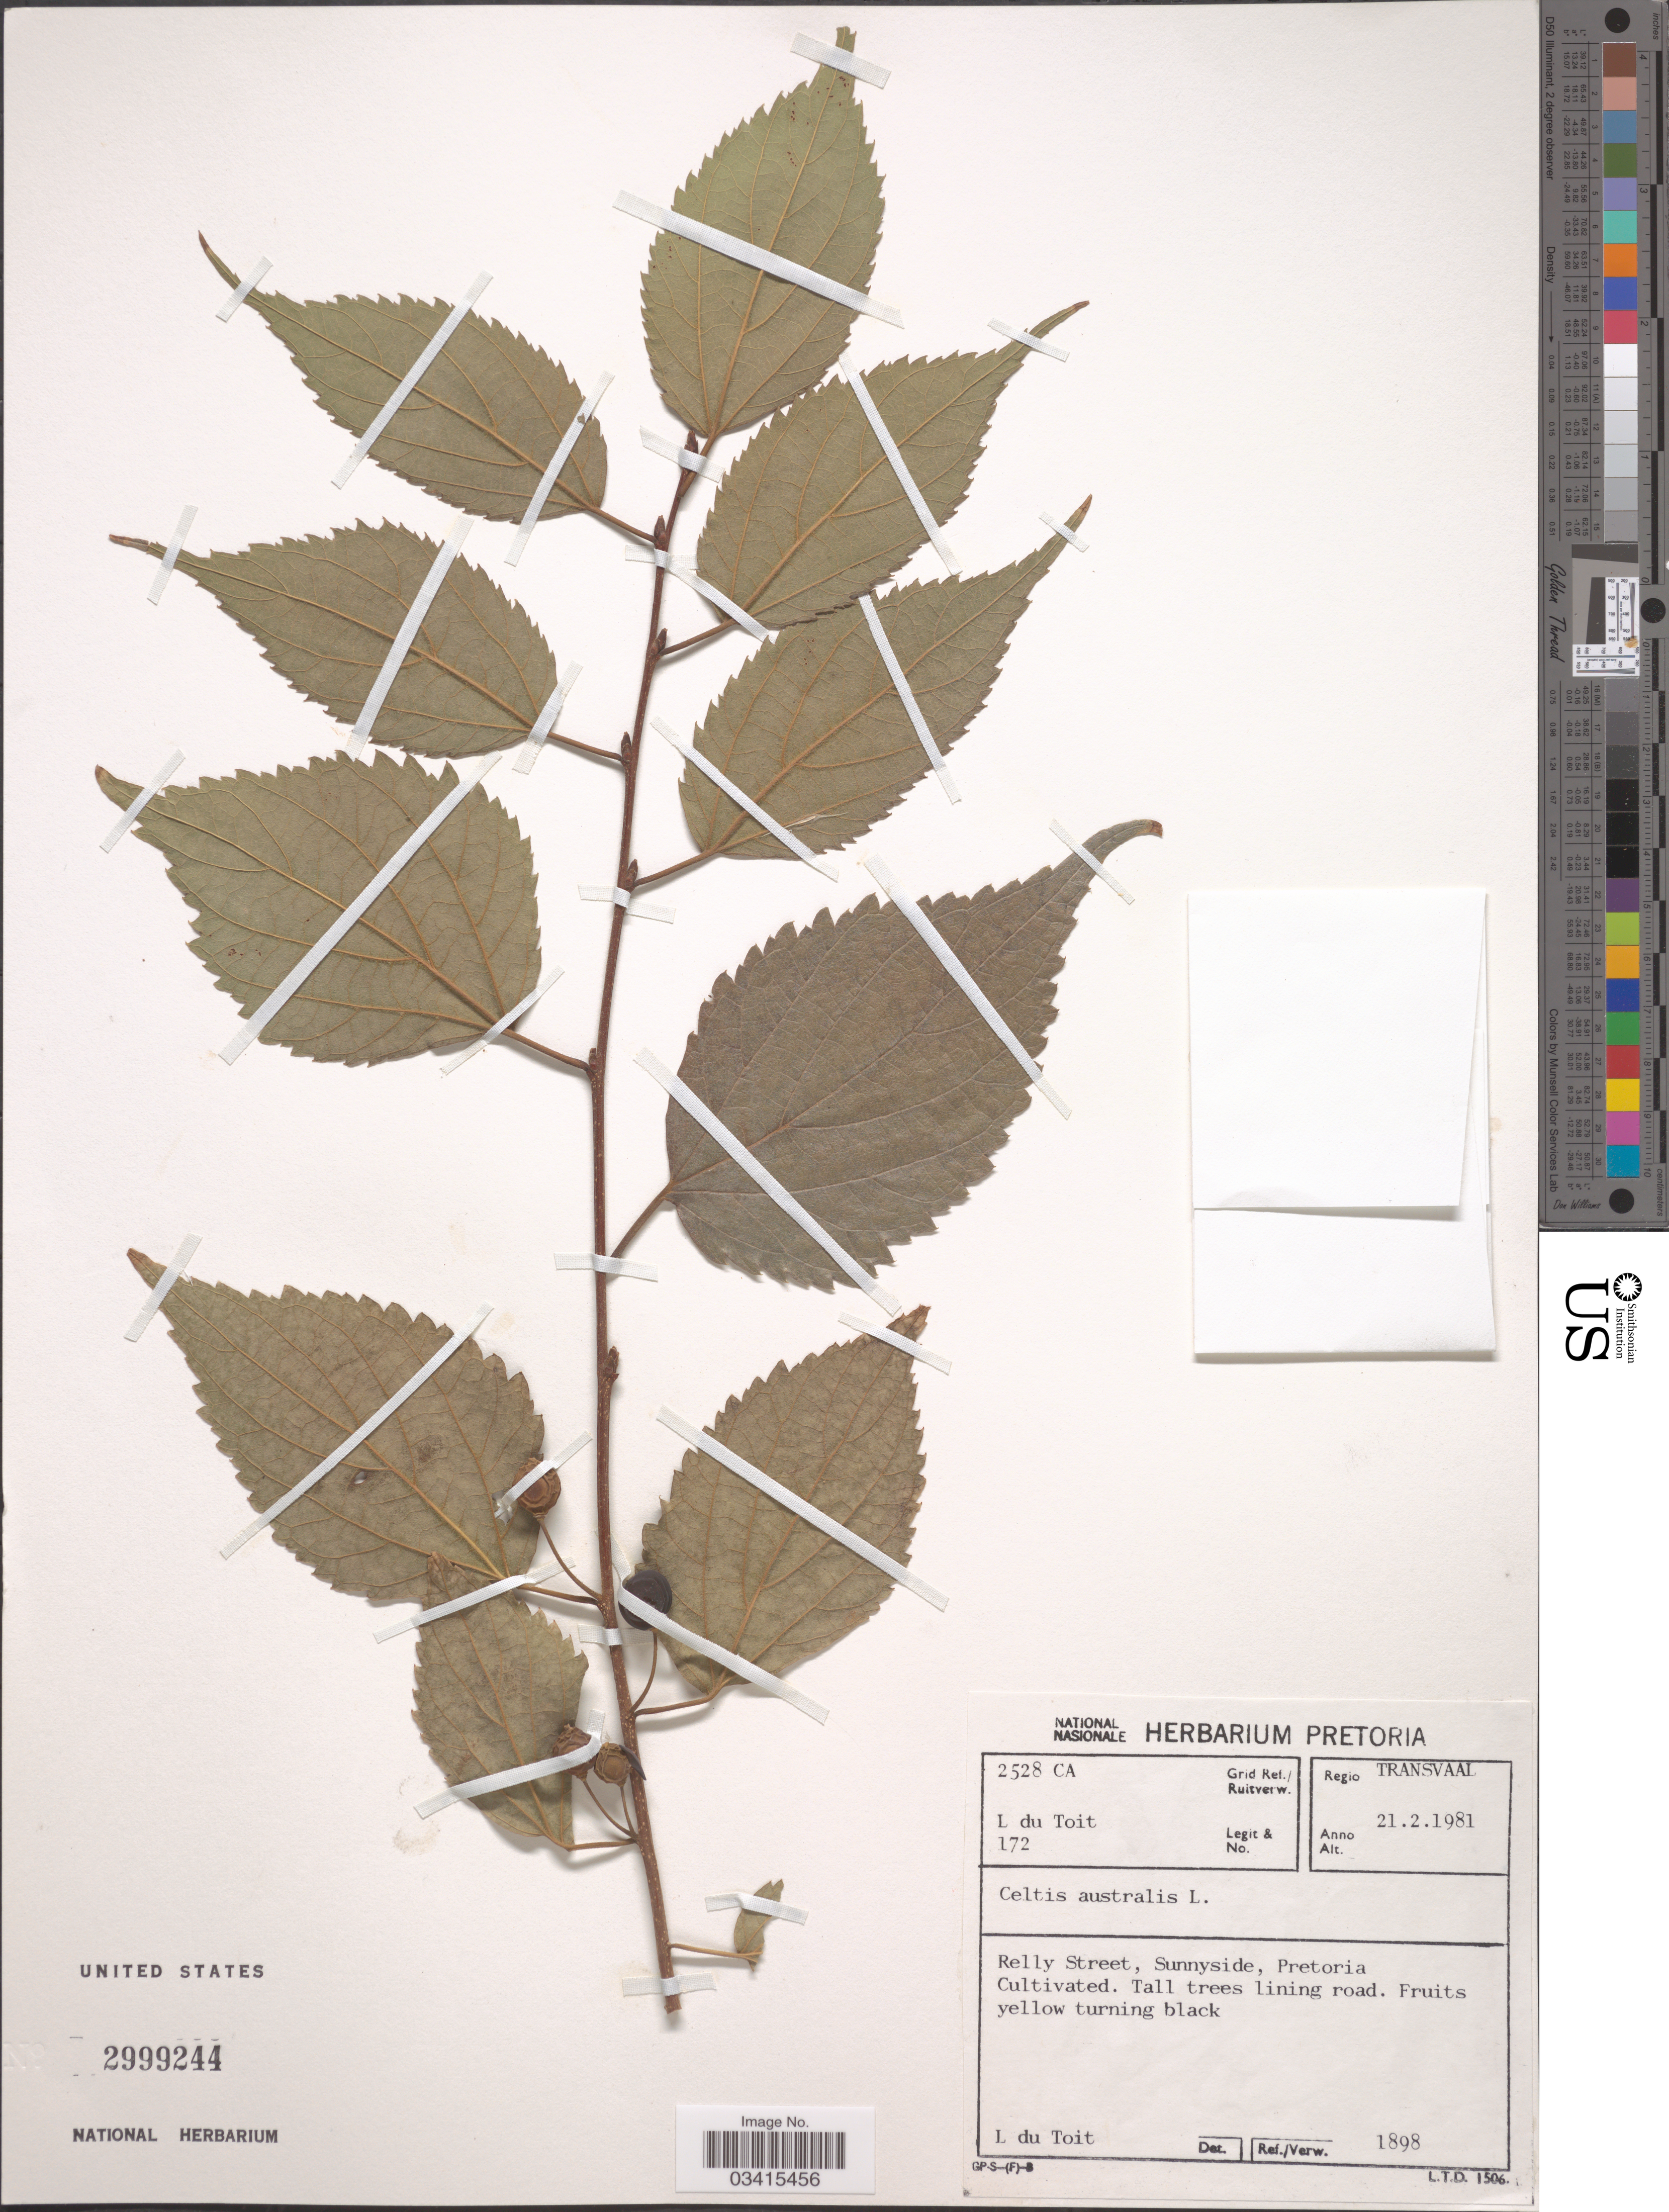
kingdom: Plantae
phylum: Tracheophyta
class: Magnoliopsida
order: Rosales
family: Cannabaceae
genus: Celtis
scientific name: Celtis australis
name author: L.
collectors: L. Toit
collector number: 172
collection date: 1981-02-21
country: South Africa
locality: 2528CA Grid.Ref./Ruitverw. Regio Transvaal. Relly Street, Sunnyside, Pretoria.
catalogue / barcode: US 2999244